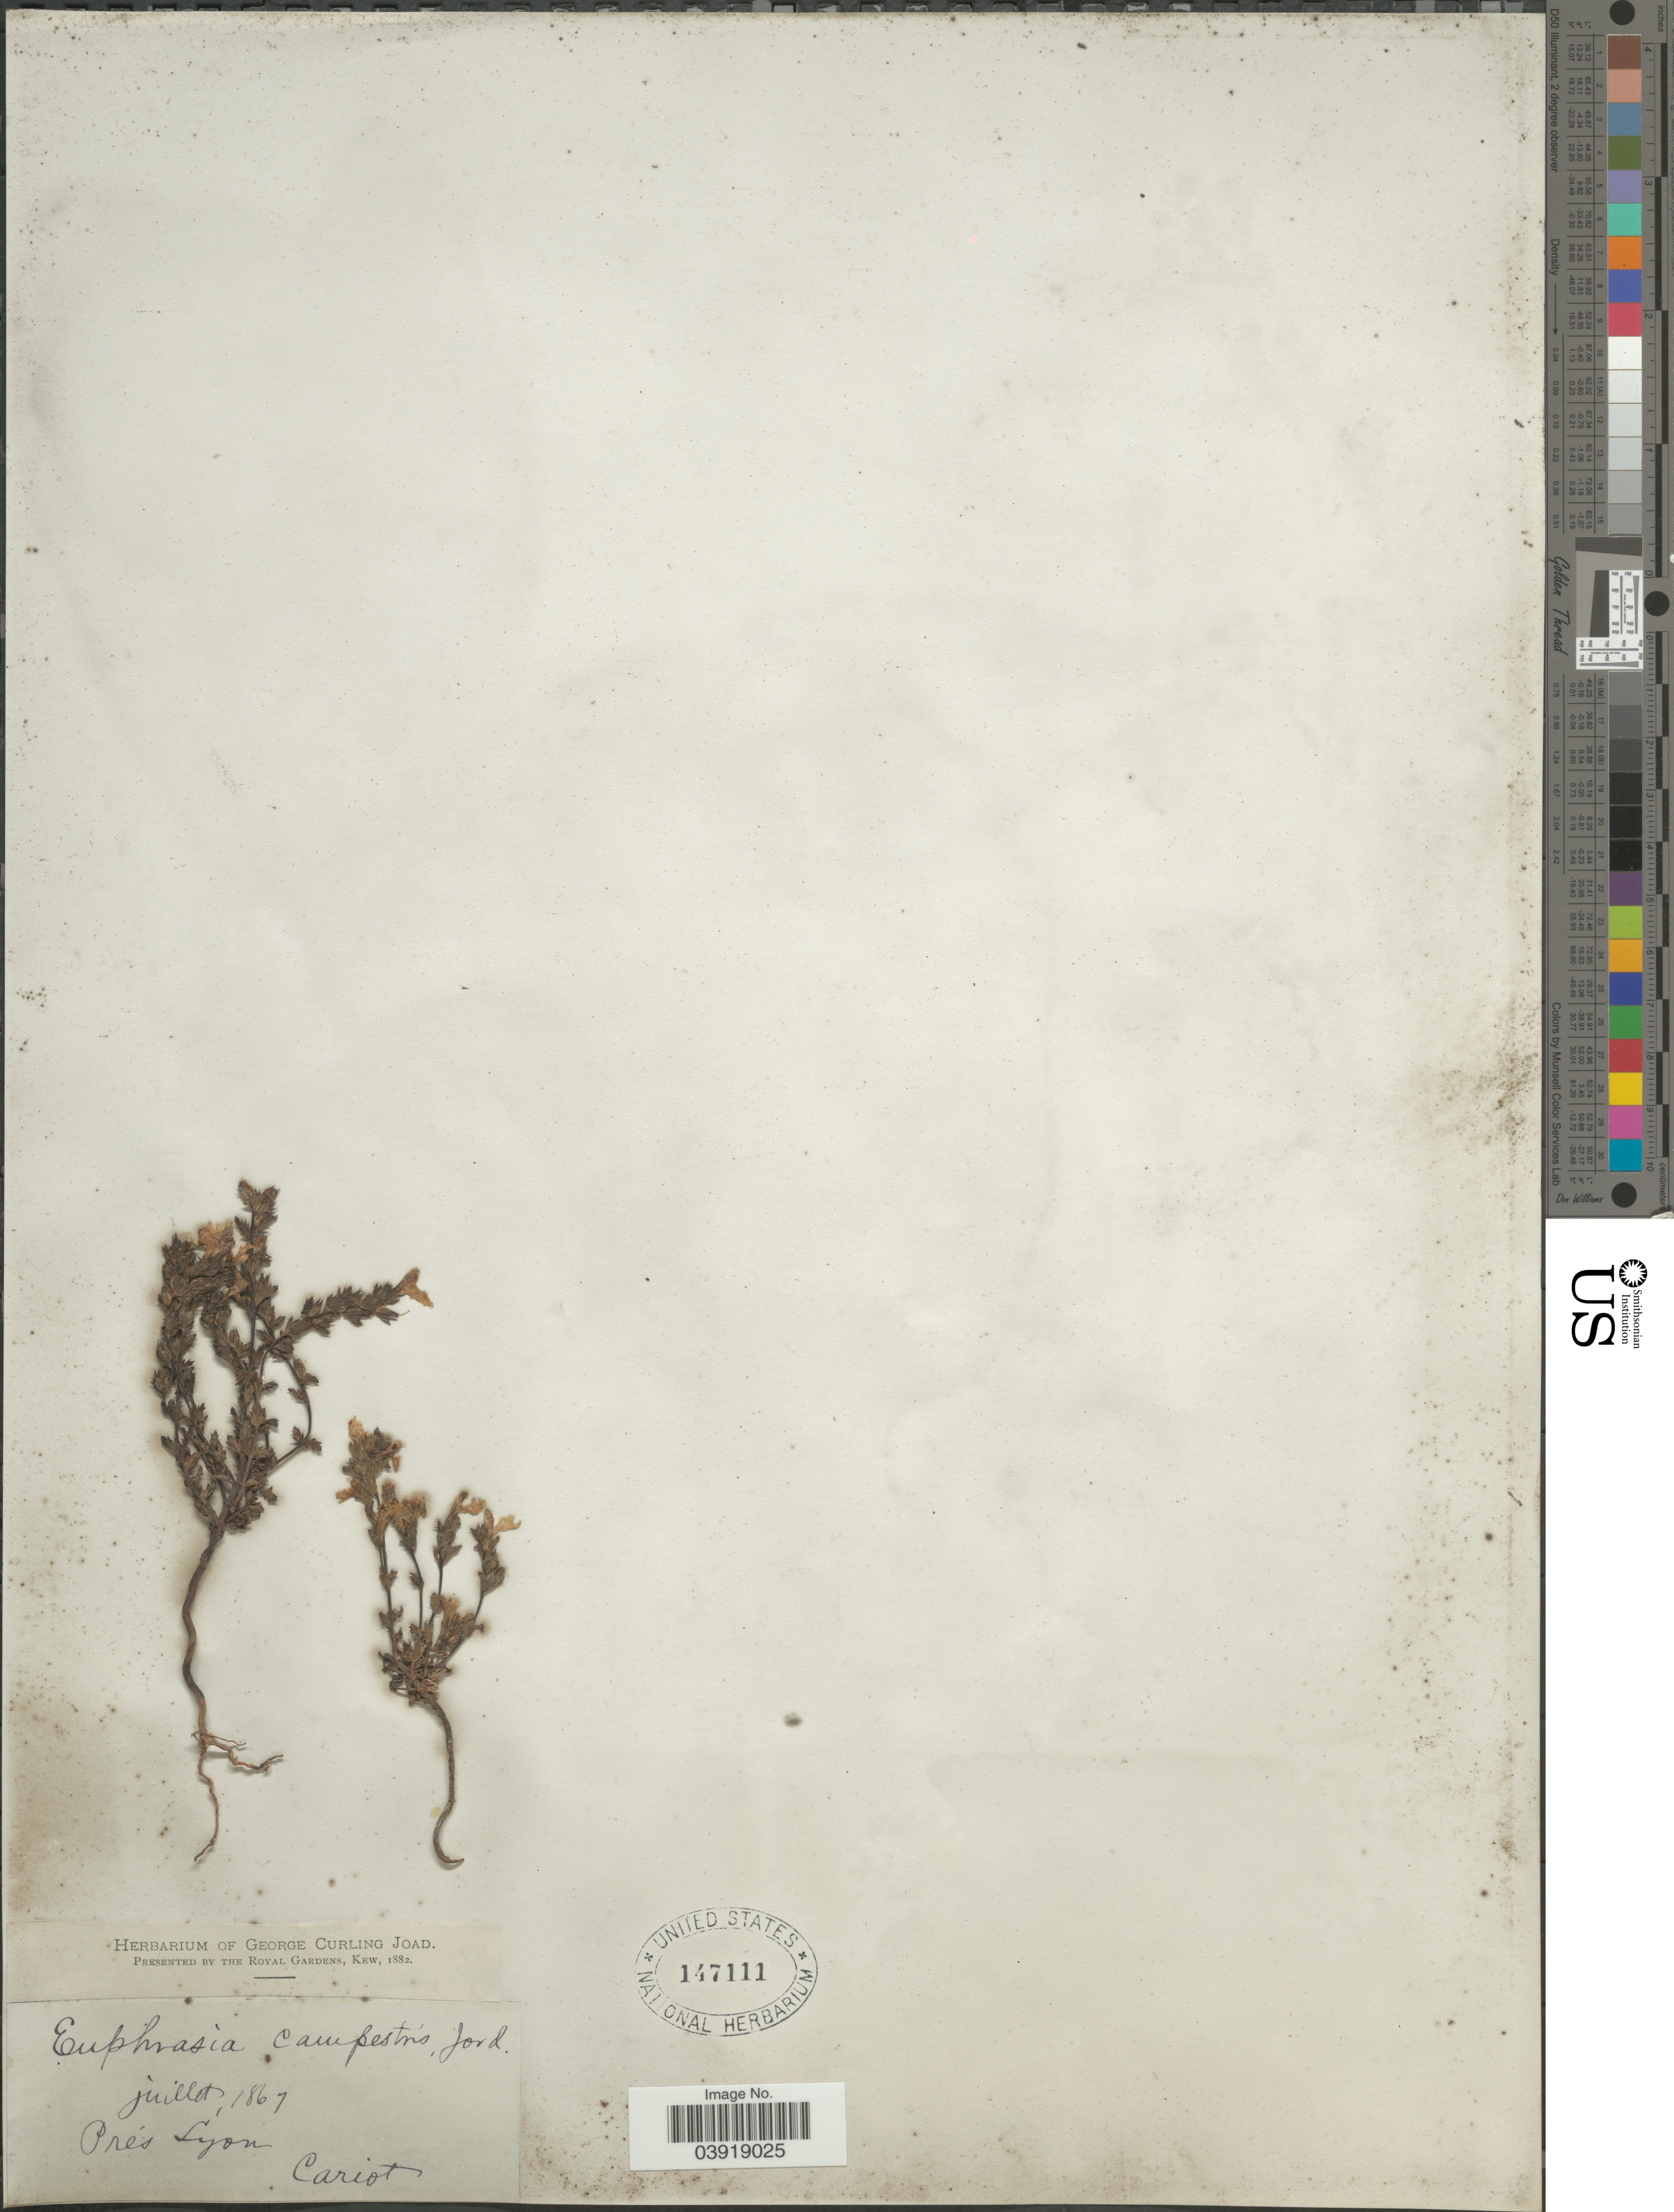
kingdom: Plantae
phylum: Tracheophyta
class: Magnoliopsida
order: Lamiales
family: Orobanchaceae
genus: Euphrasia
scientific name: Euphrasia campestris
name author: Jord.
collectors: Cariot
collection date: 1867-07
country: France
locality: Prés Lyon.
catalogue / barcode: US 147111